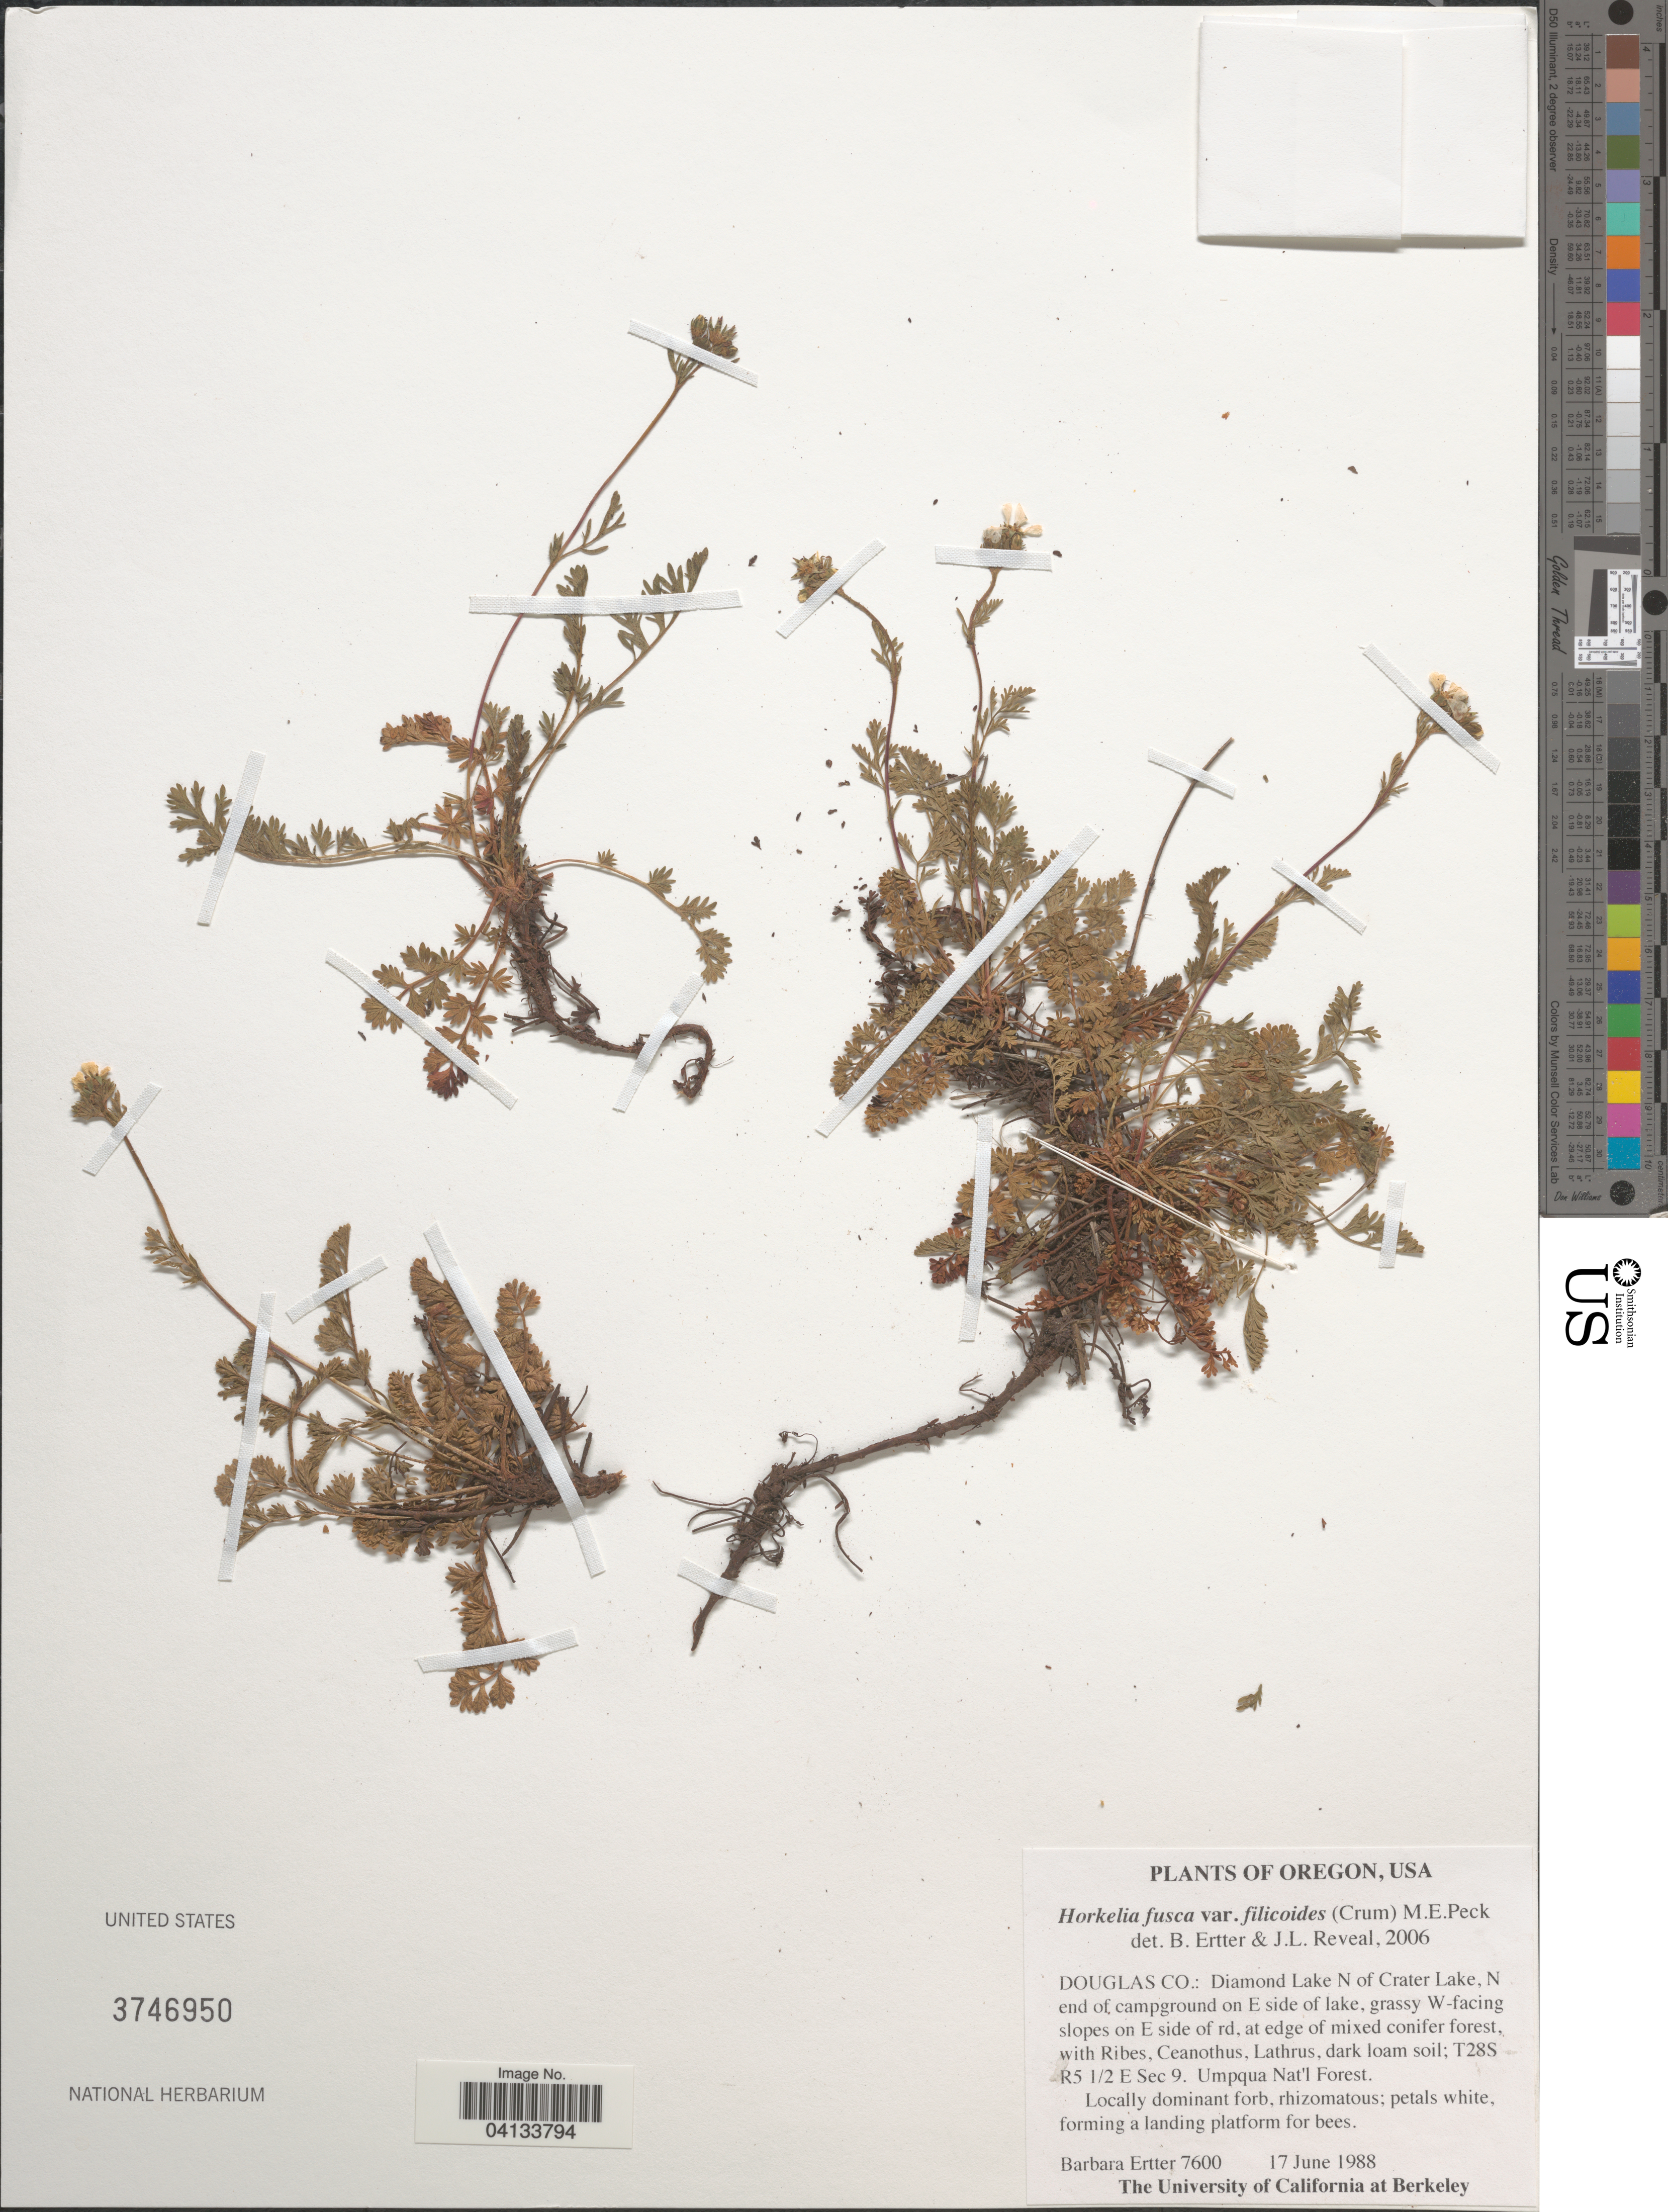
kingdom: Plantae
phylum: Tracheophyta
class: Magnoliopsida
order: Rosales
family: Rosaceae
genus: Potentilla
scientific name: Potentilla douglasii var. filicoides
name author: Crum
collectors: B. Ertter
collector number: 7600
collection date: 1988-06-17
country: United States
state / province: Oregon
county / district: Douglas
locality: Douglas Co.: Diamond Lake N of Crater Lake, N end of campground on E side of lake, grassy W-facing slopes on E side of rd, at edge of mixed conifer forest. T28S R5 1/2E Sec 9. Umpqua Nat'l Forest.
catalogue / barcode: US 3746950